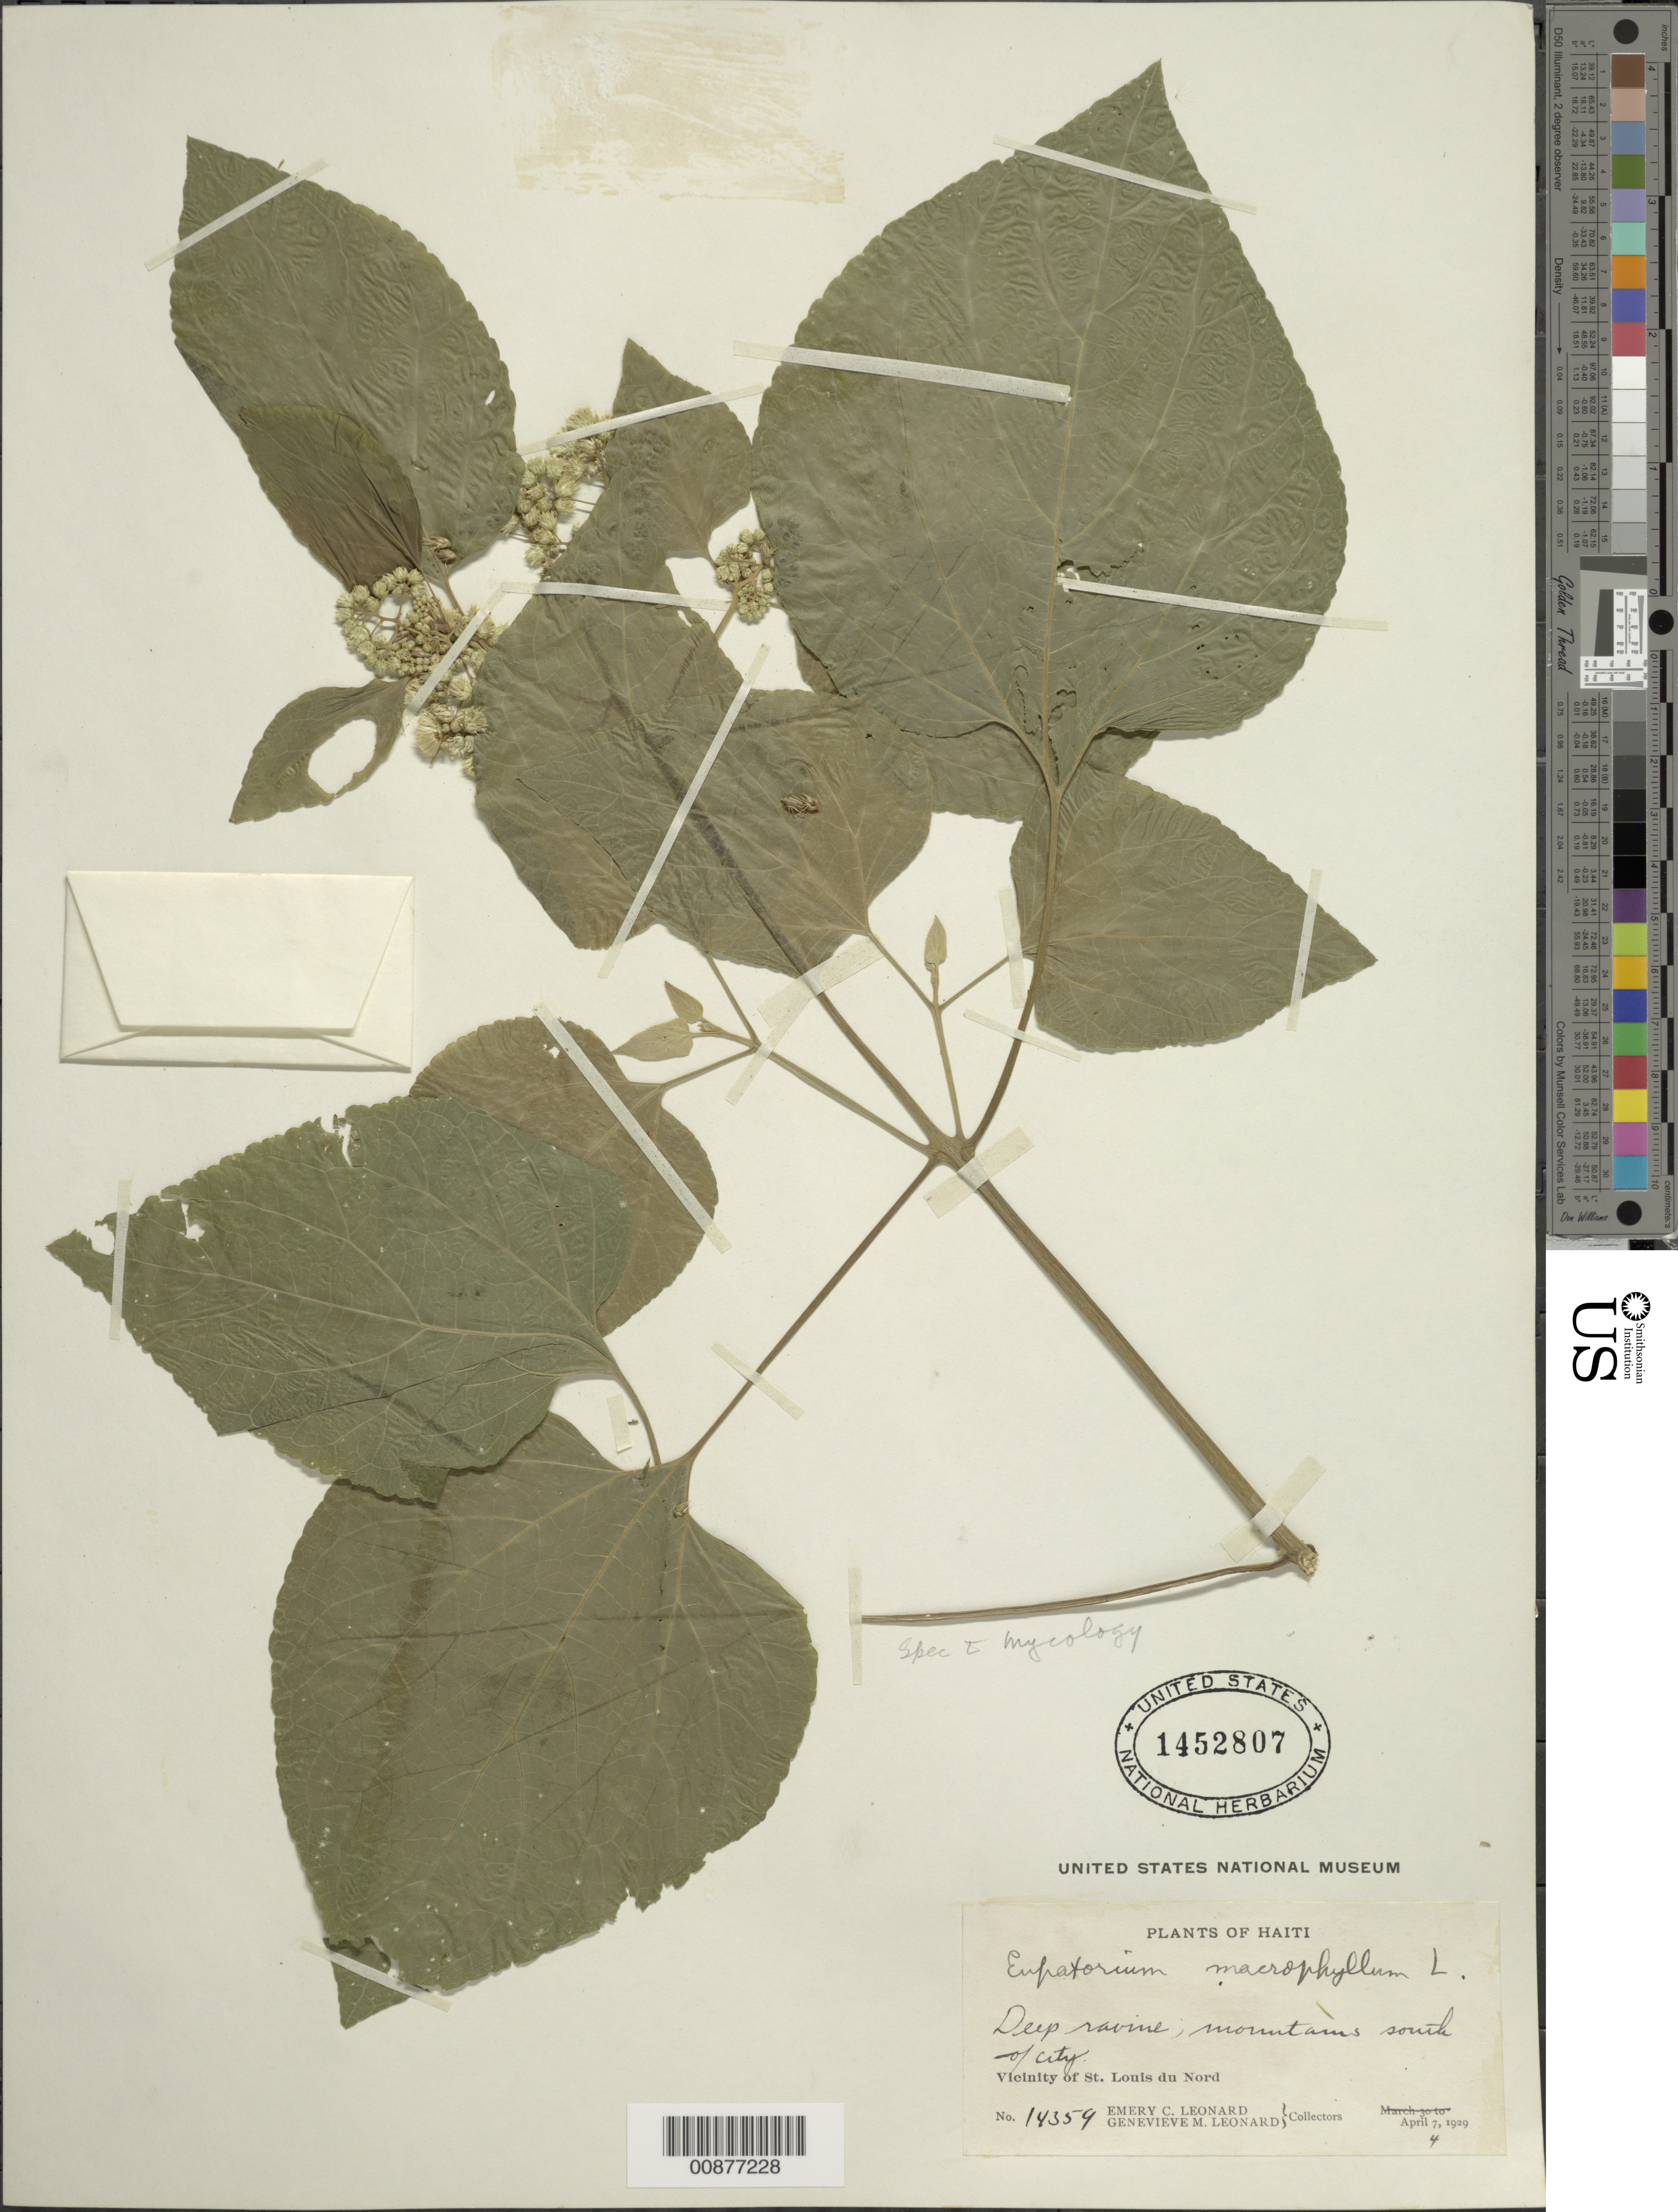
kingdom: Plantae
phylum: Tracheophyta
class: Magnoliopsida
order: Asterales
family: Asteraceae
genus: Hebeclinium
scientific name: Hebeclinium macrophyllum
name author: (L.) DC.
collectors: E. C. Leonard & G. M. Leonard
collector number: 14359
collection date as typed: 04 Apr 1929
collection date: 1929-04-04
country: Haiti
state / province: Nord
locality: Vicinity of St. Louis du Nord. Mountains south of city.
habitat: Deep ravine, in mountains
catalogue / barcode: US 1452807